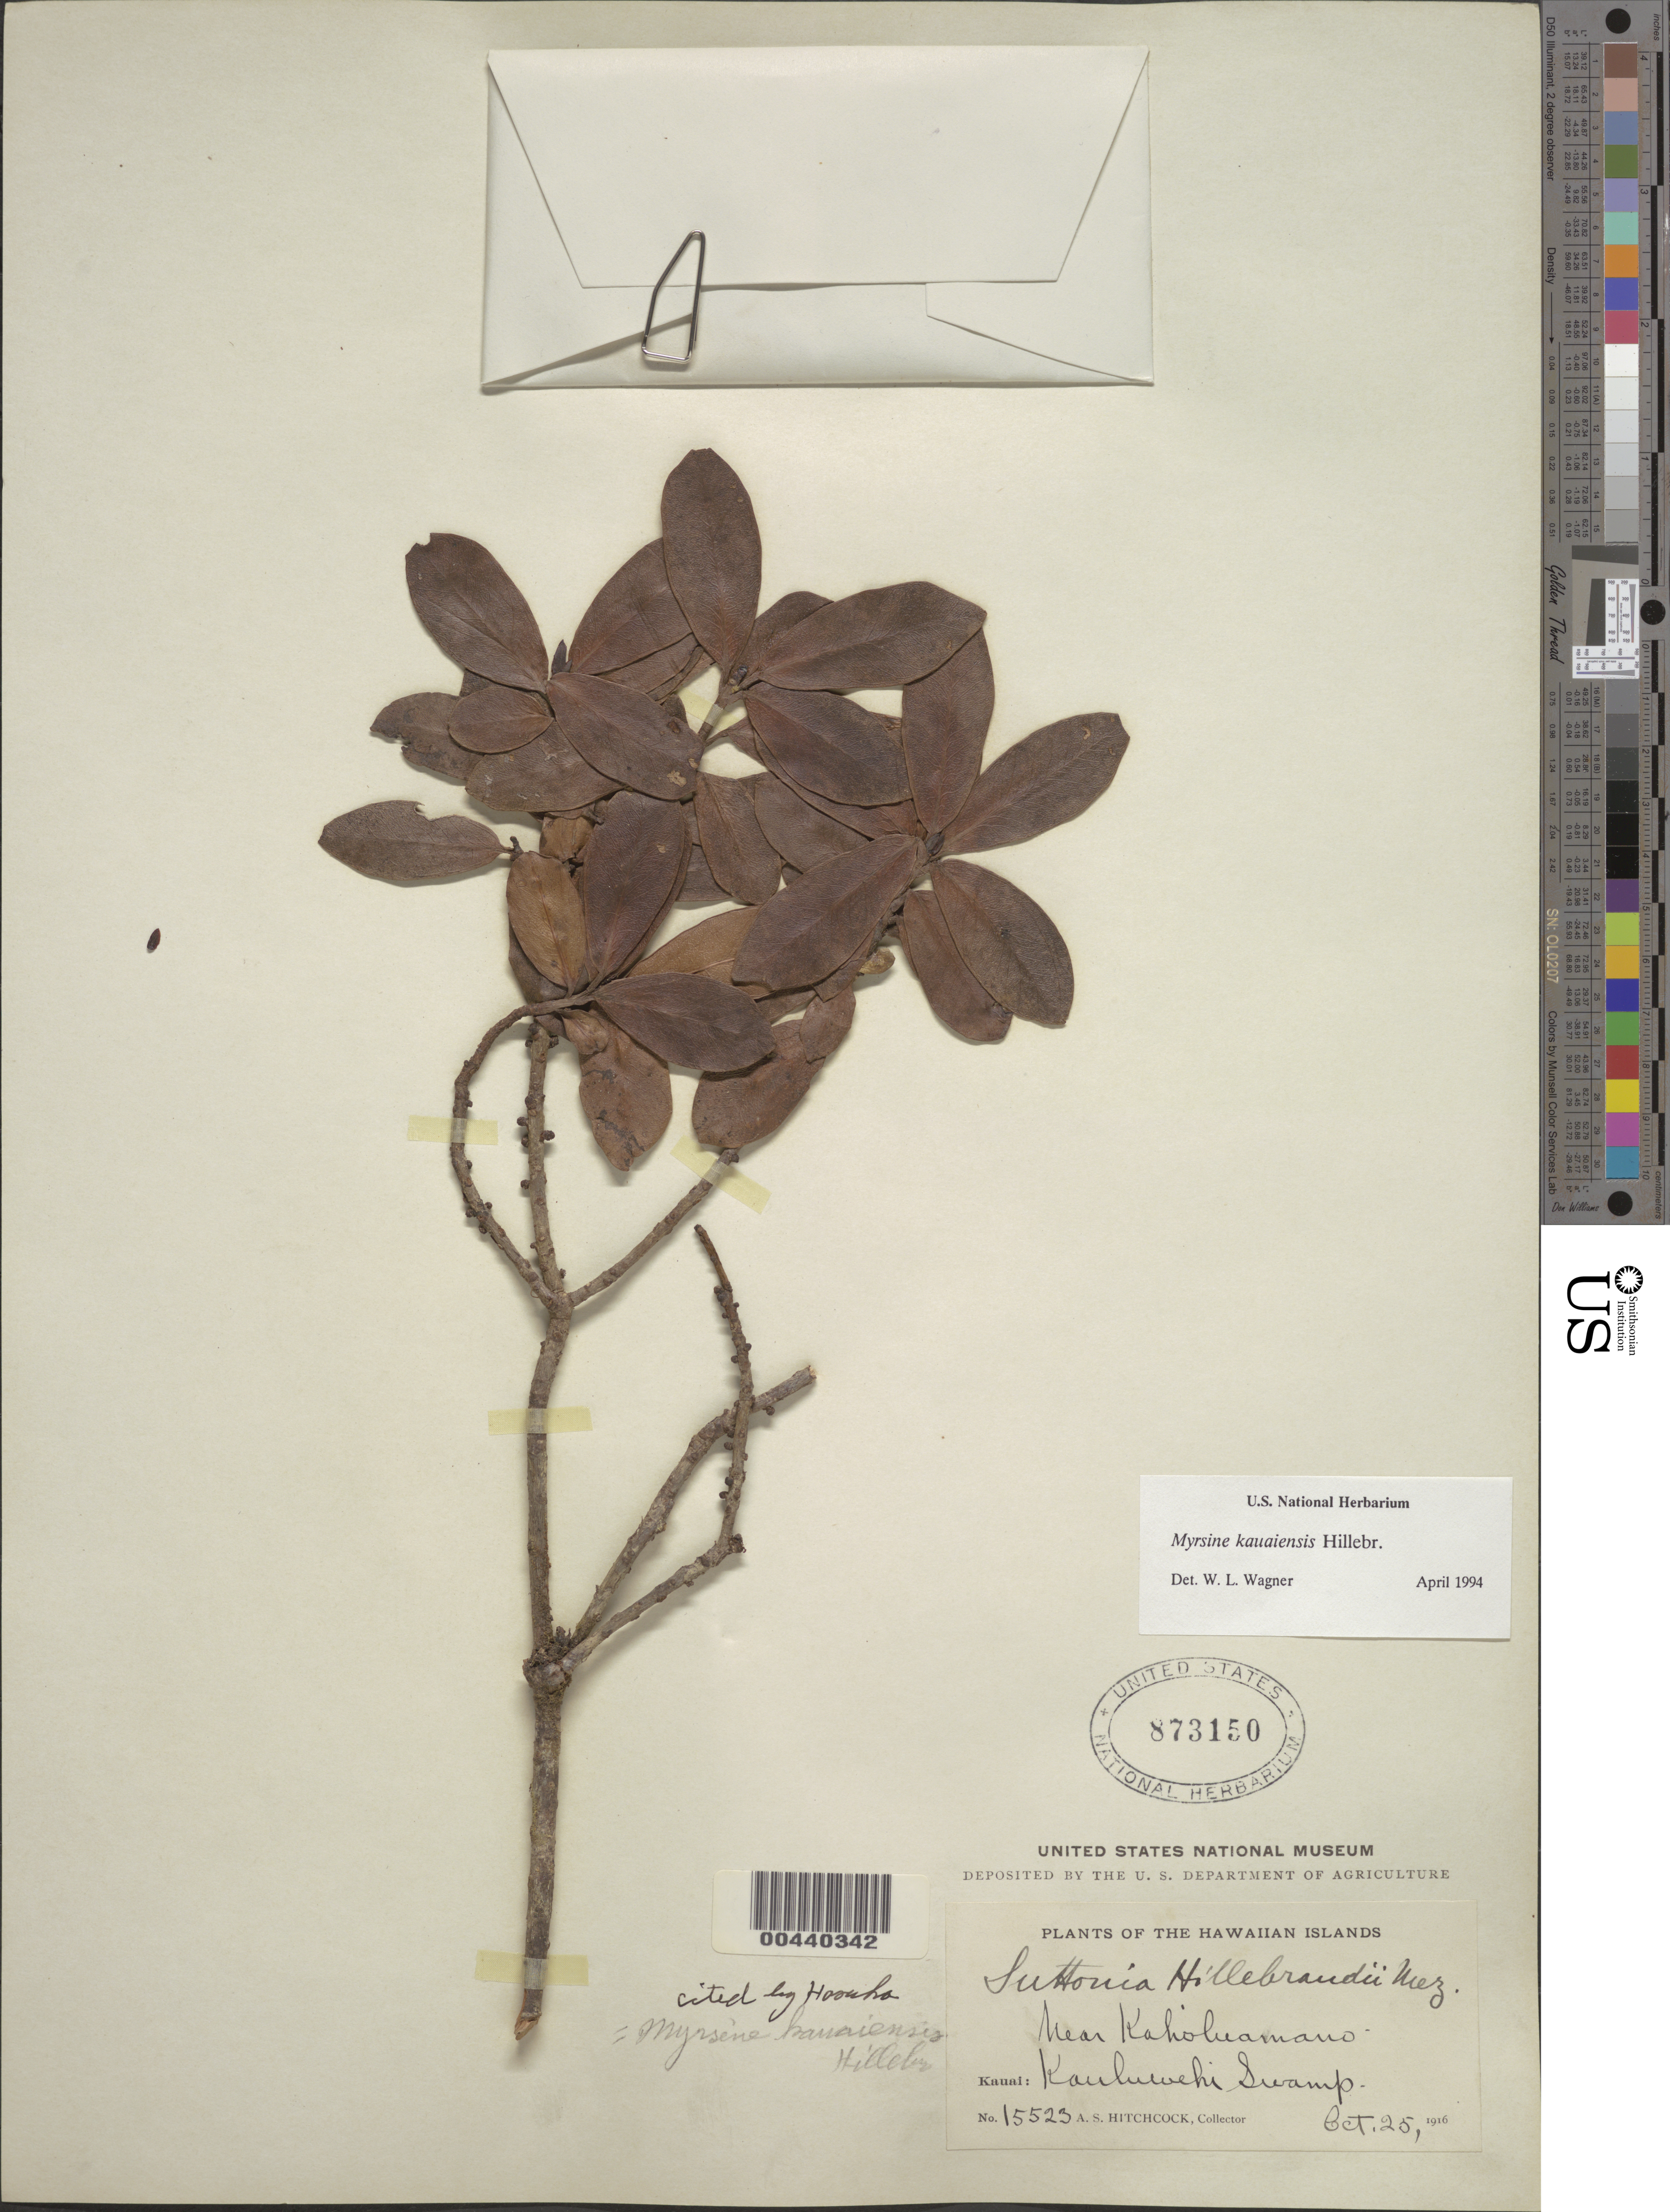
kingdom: Plantae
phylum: Tracheophyta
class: Magnoliopsida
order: Ericales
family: Primulaceae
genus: Myrsine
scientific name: Myrsine kauaiensis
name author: Hillebr.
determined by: Wagner, W. L., (BOT), Smithsonian Institution - National Museum of Natural History (UNITED STATES)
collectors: A. S. Hitchcock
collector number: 15523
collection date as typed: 25 Oct 1916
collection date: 1916-10-25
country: United States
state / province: Hawaii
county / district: Kauai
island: Kaua'i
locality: Kauluwehi Swamp, near Kaholuamano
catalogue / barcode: US 873150